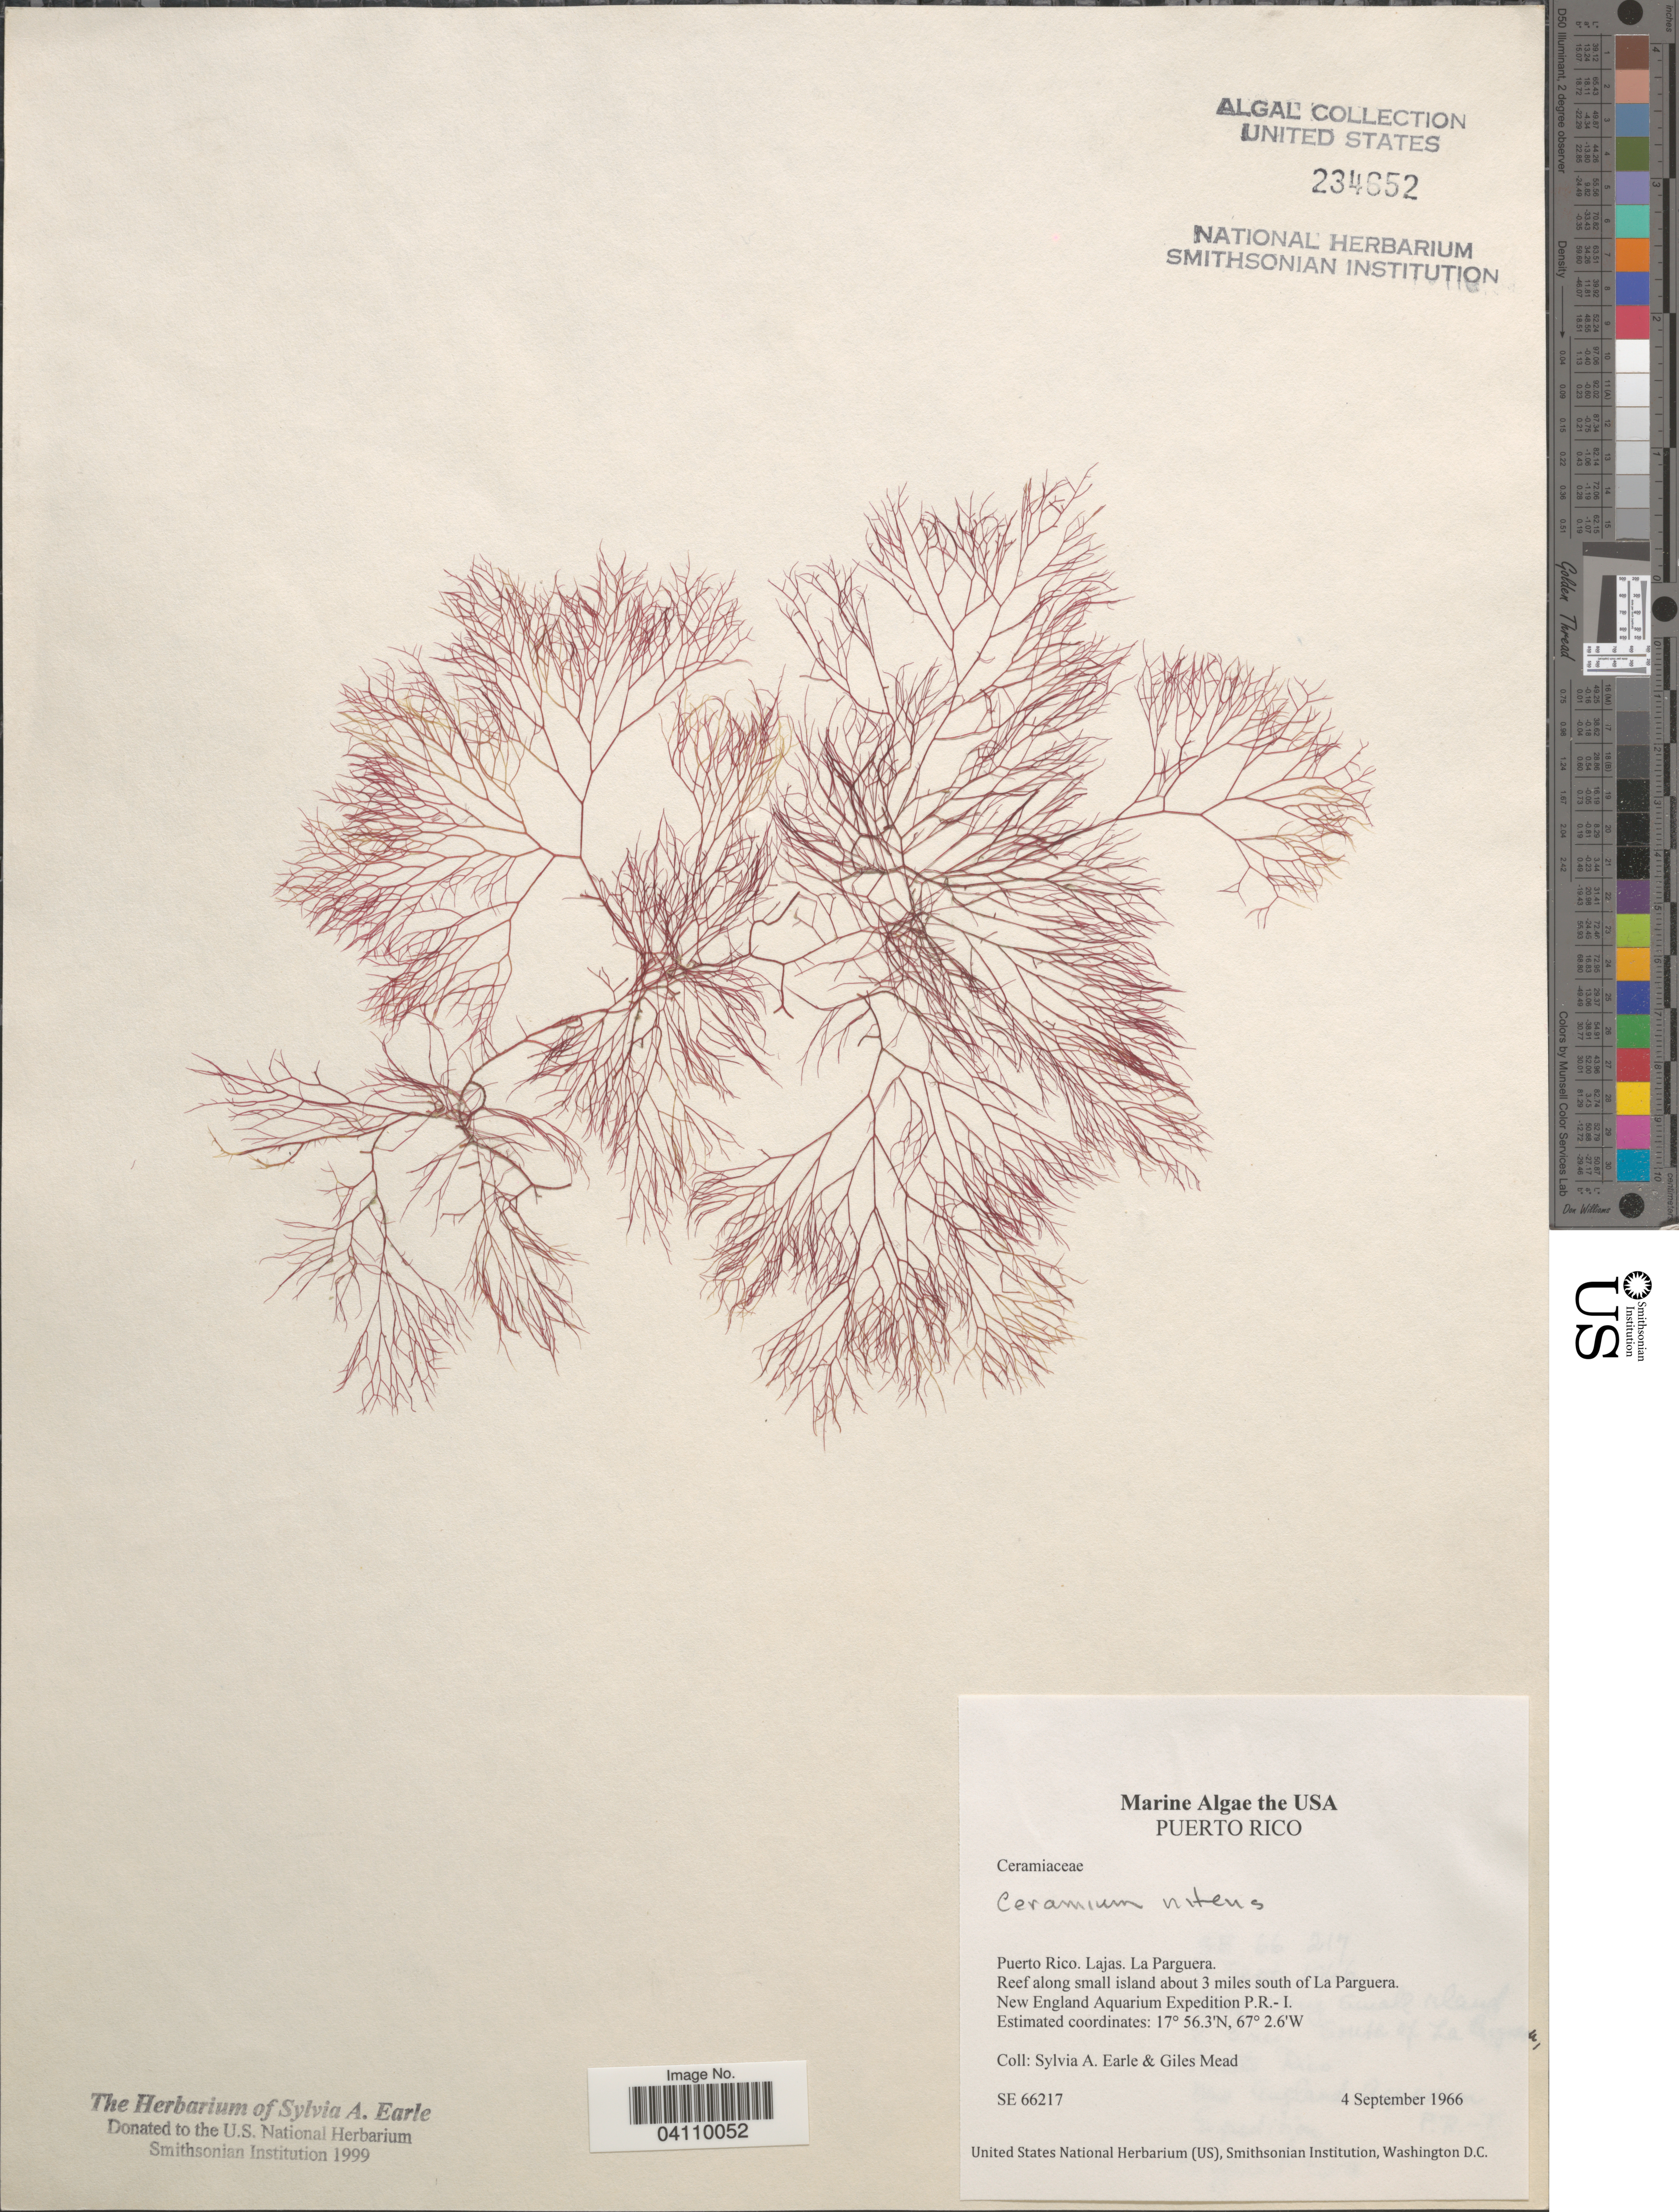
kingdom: Plantae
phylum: Rhodophyta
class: Florideophyceae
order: Ceramiales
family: Ceramiaceae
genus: Ceramium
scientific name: Ceramium nitens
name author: (C. Agardh) J. Agardh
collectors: S. A. Earle & G. W. Mead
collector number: SE 66217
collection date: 1966-09-04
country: Puerto Rico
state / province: Lajas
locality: La Parguera. Reef along small island about 3 miles south of La Parguera. New England Aquarium Expedition P.R.-I.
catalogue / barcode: US 234652